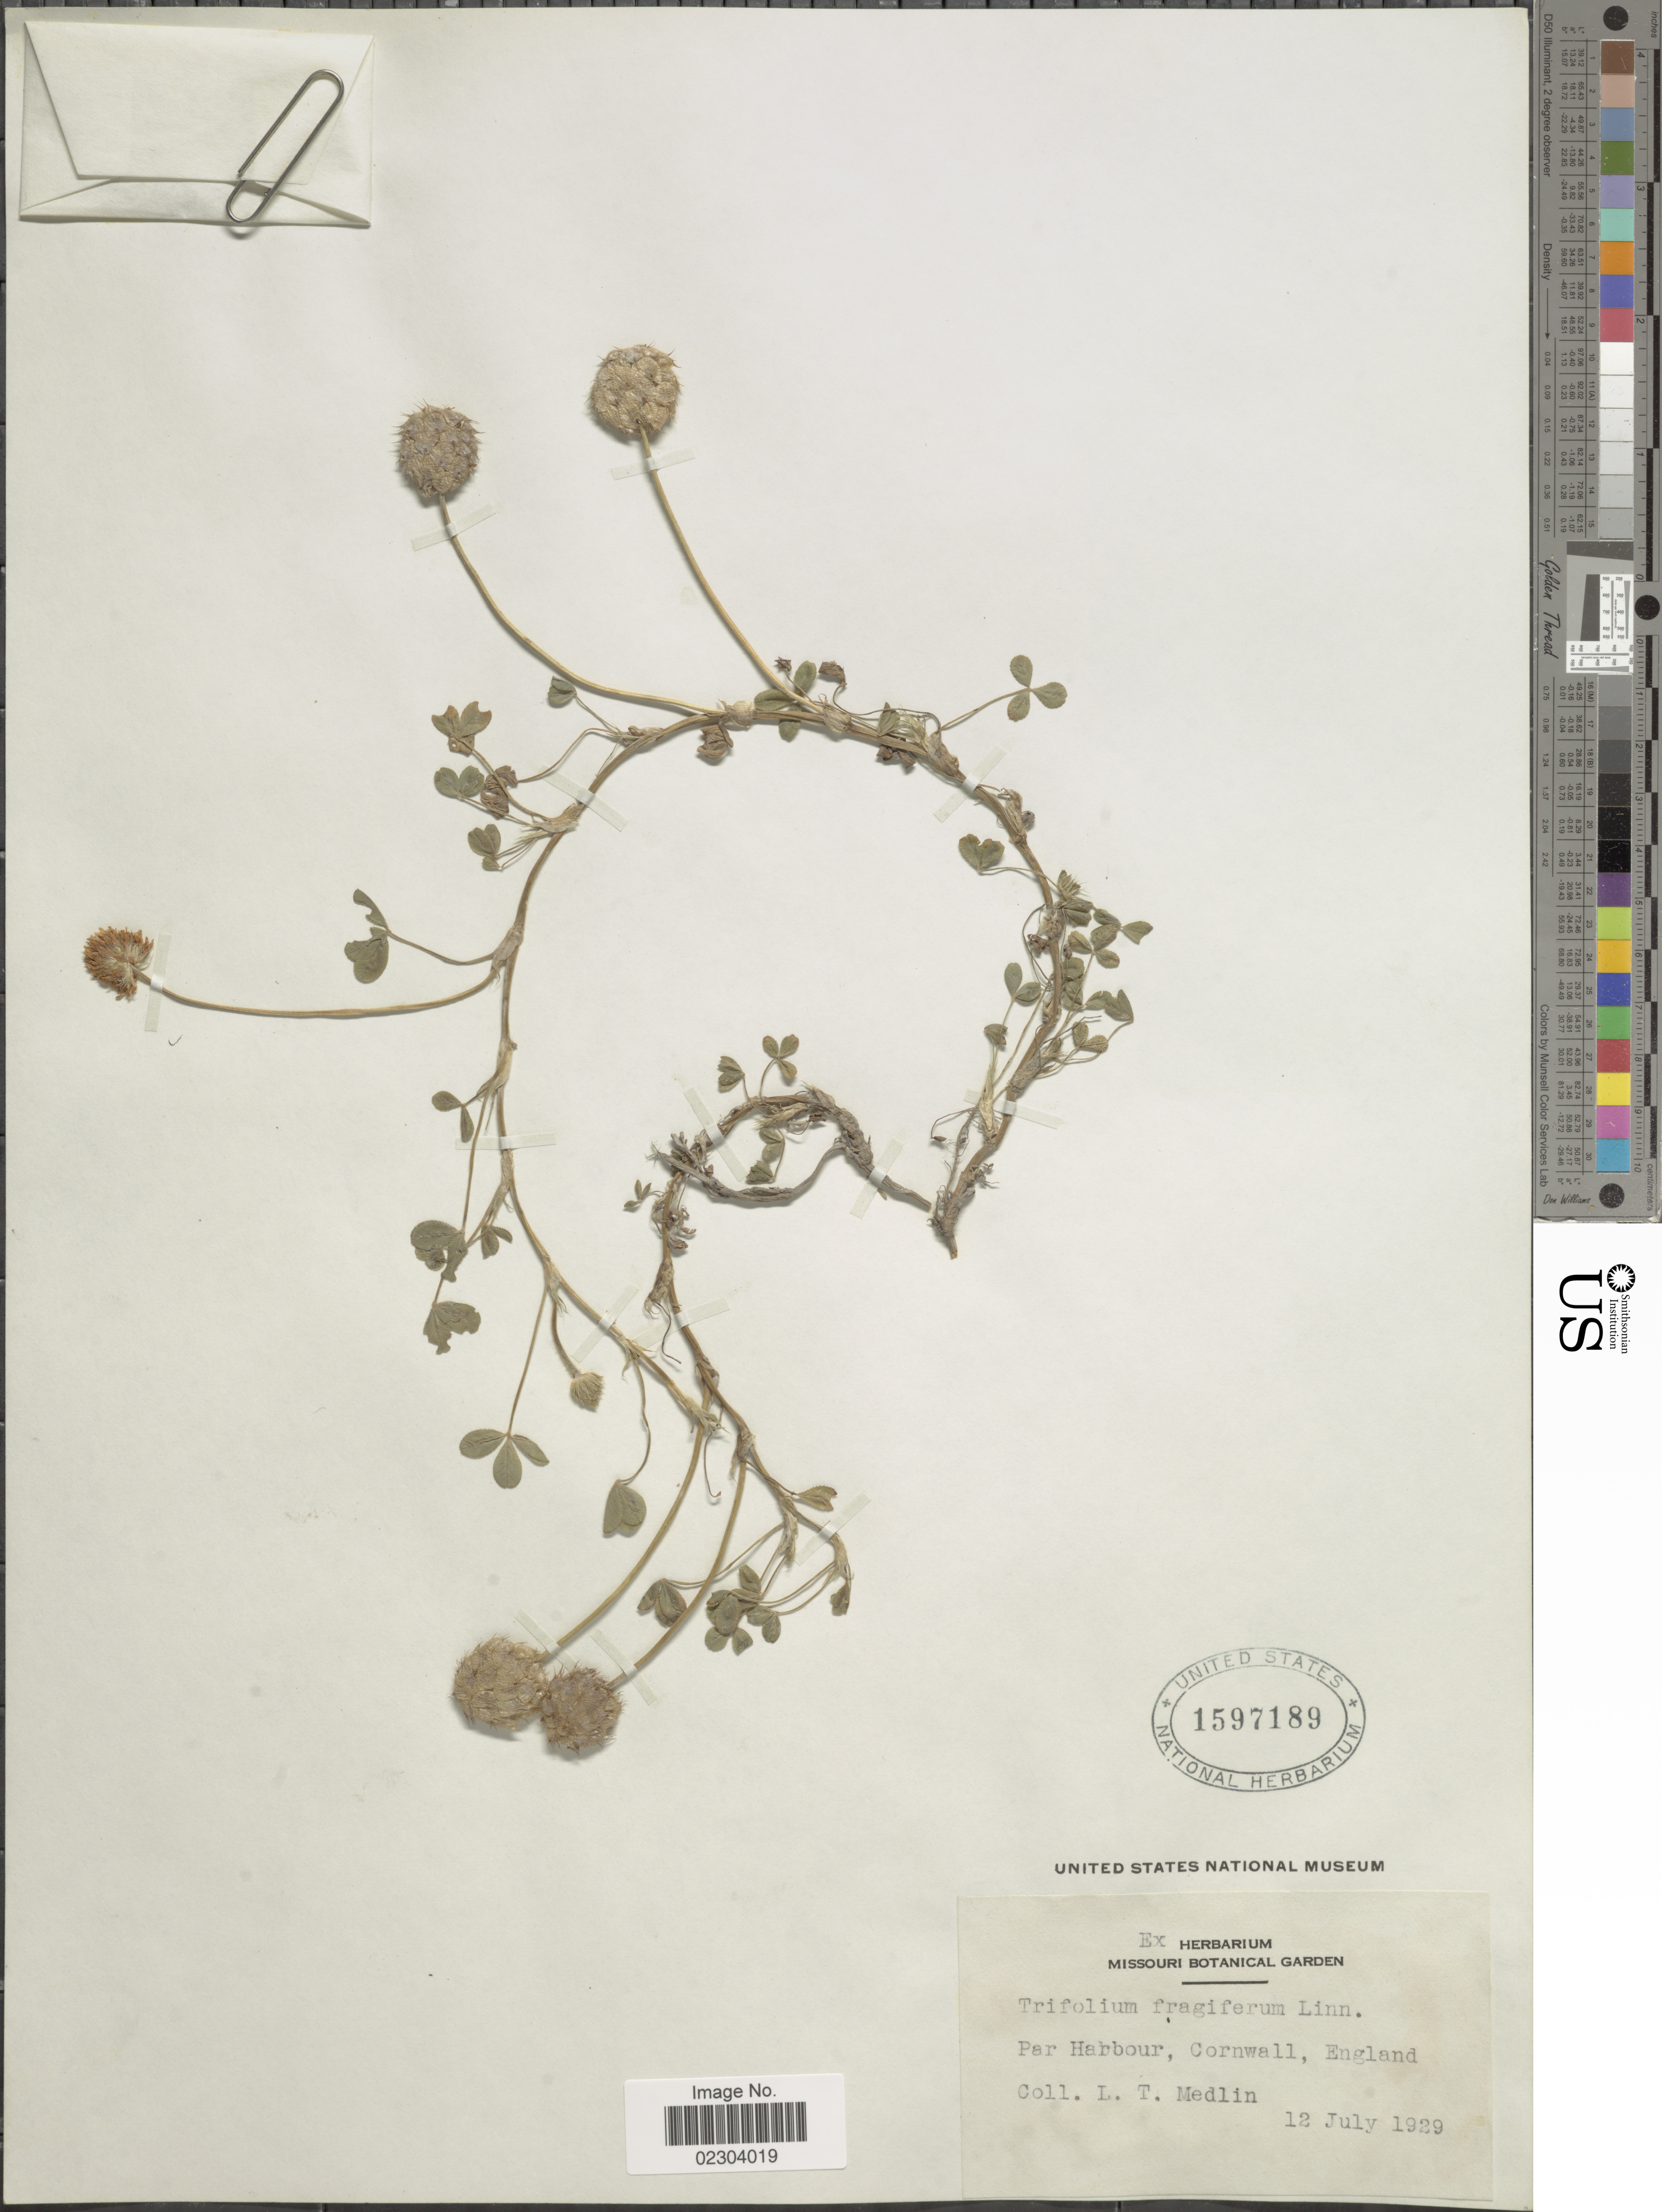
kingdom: Plantae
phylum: Tracheophyta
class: Magnoliopsida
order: Fabales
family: Fabaceae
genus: Trifolium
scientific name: Trifolium fragiferum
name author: L.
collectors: L. Medlin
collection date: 1929-07-12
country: United Kingdom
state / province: England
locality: Par Harbour, Cornwall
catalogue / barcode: US 1597189